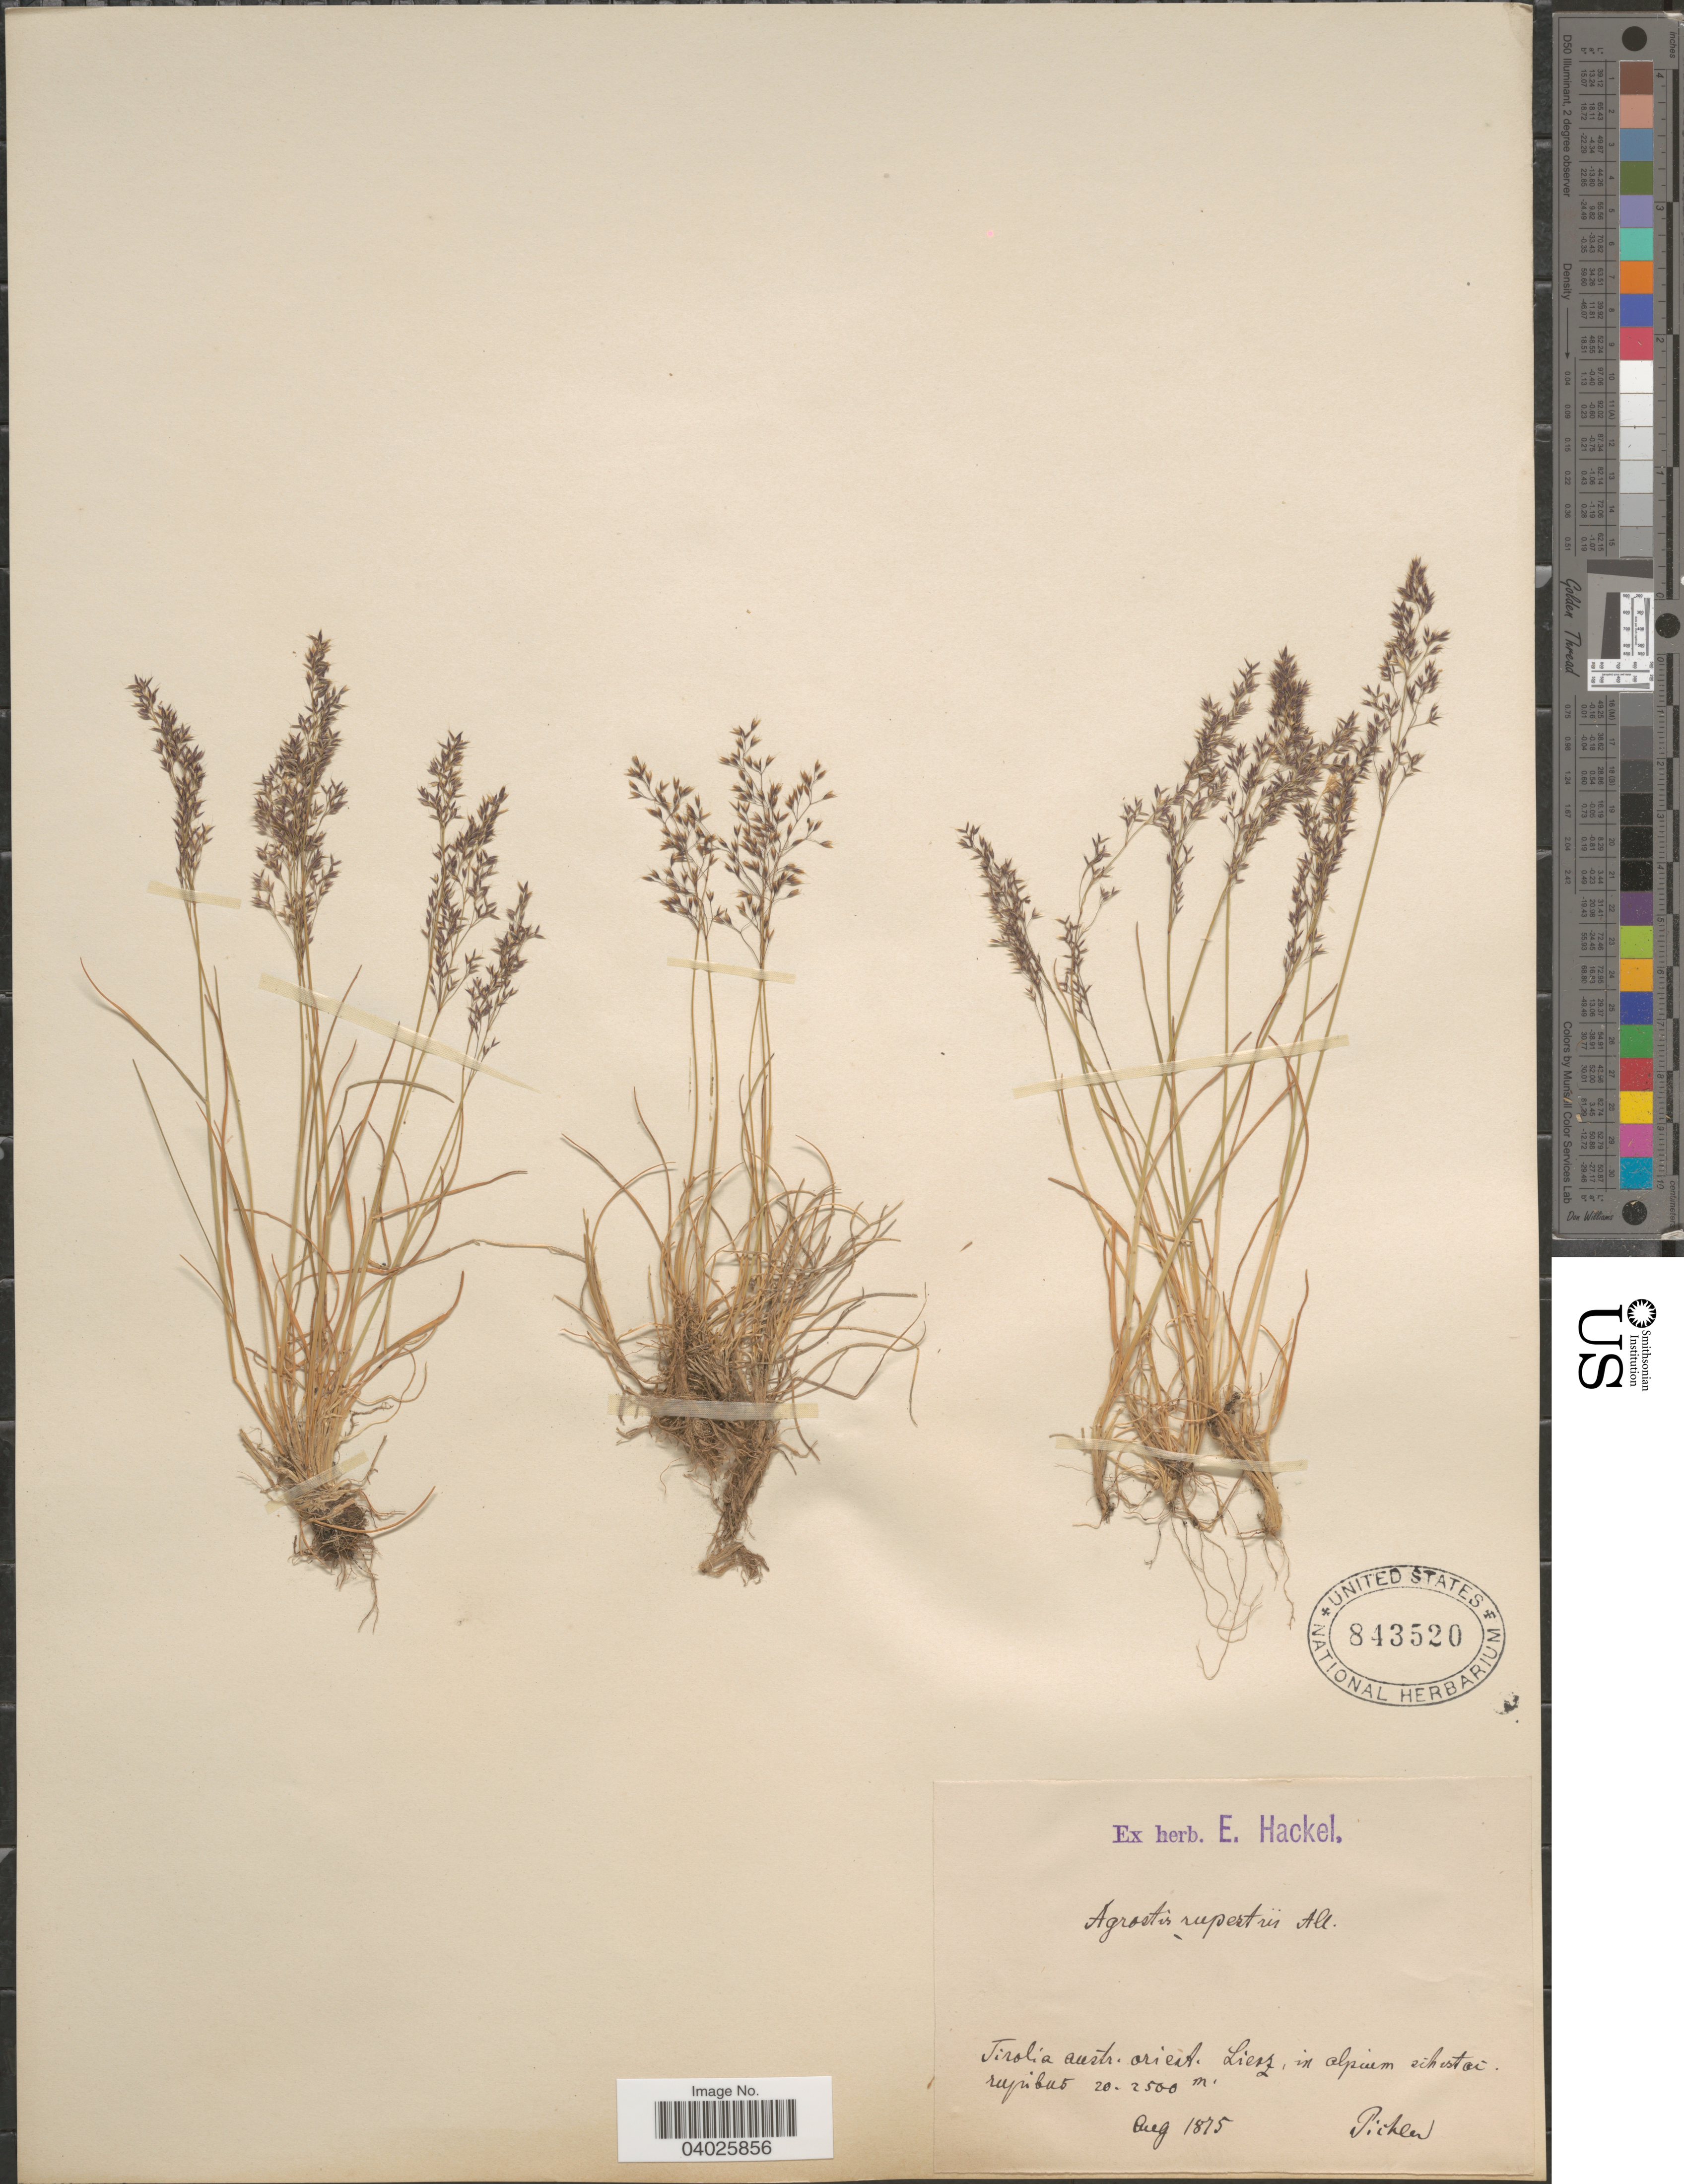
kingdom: Plantae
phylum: Tracheophyta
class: Liliopsida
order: Poales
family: Poaceae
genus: Agrostis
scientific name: Agrostis rupestris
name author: All.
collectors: -. Pickler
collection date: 1875-08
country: Italy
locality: Tirolia austr. orient. Lienz, in alpium zichestai [interpreted]. rupibus.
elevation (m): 2000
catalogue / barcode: US 843520